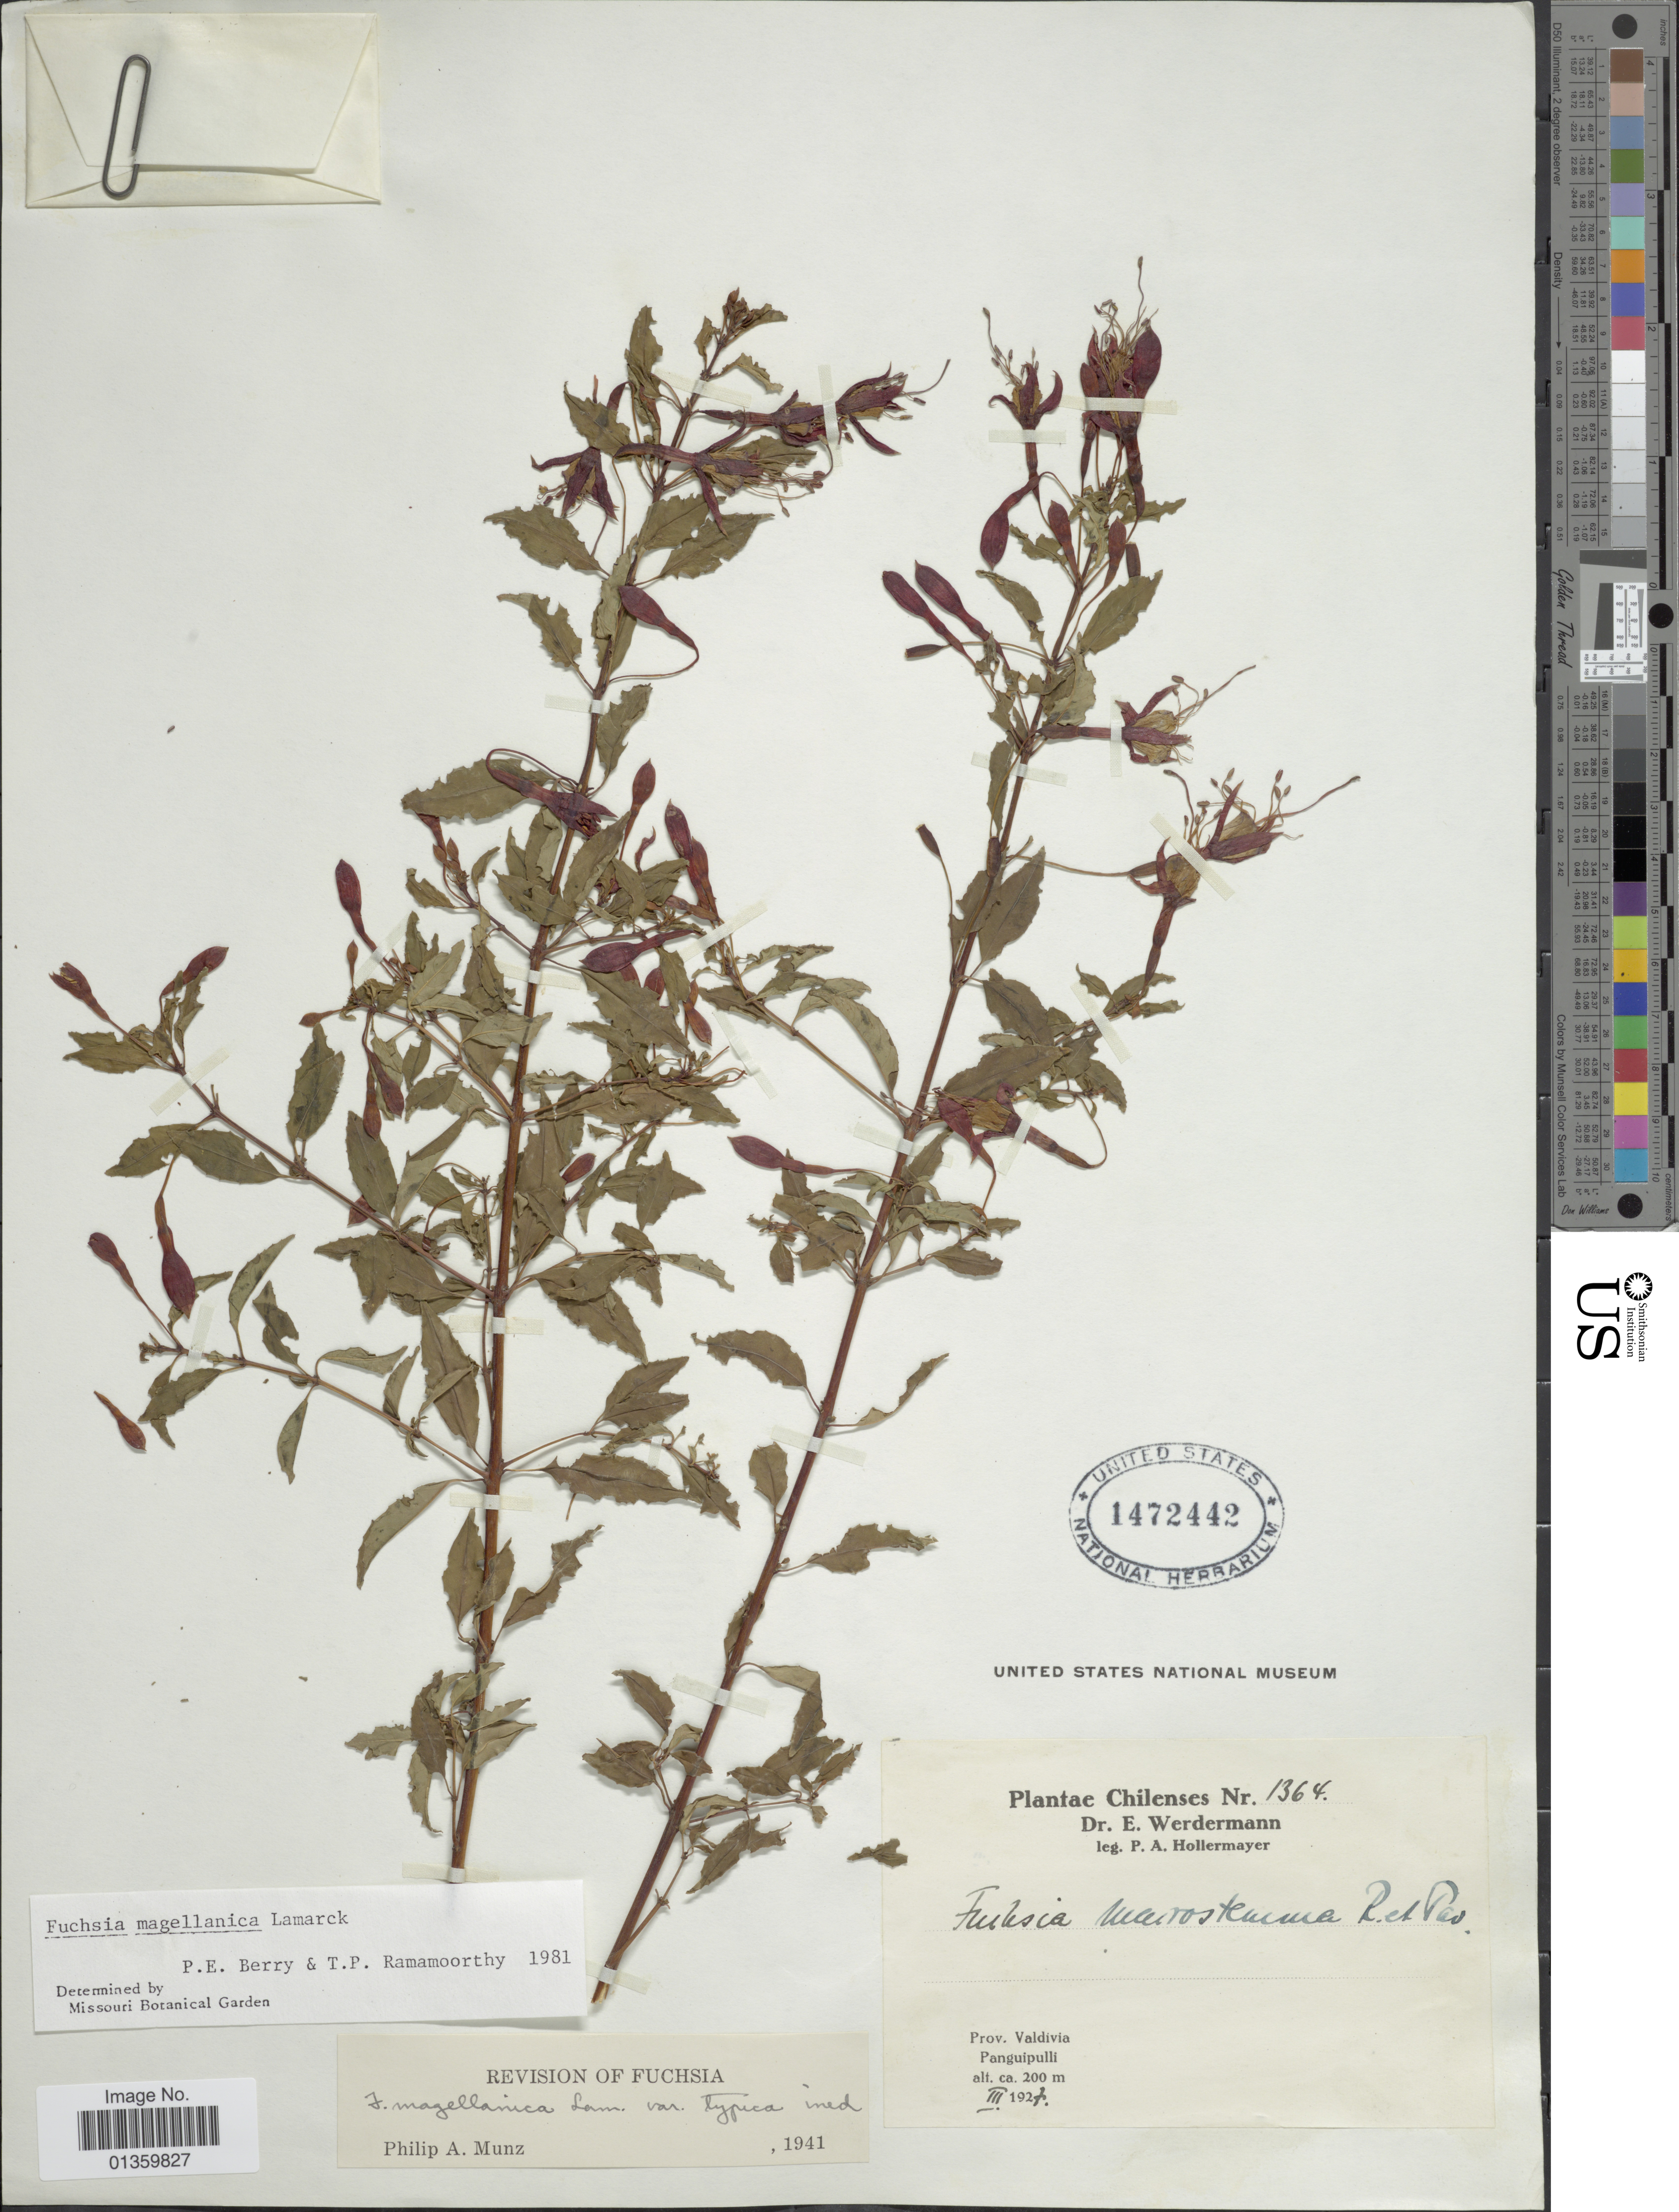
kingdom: Plantae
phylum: Tracheophyta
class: Magnoliopsida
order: Myrtales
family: Onagraceae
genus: Fuchsia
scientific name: Fuchsia magellanica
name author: Lam.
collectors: P. Hollermayer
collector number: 1364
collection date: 1927-03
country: Chile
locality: Prov. Valdivia, Panguipulli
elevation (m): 200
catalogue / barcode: US 1472442